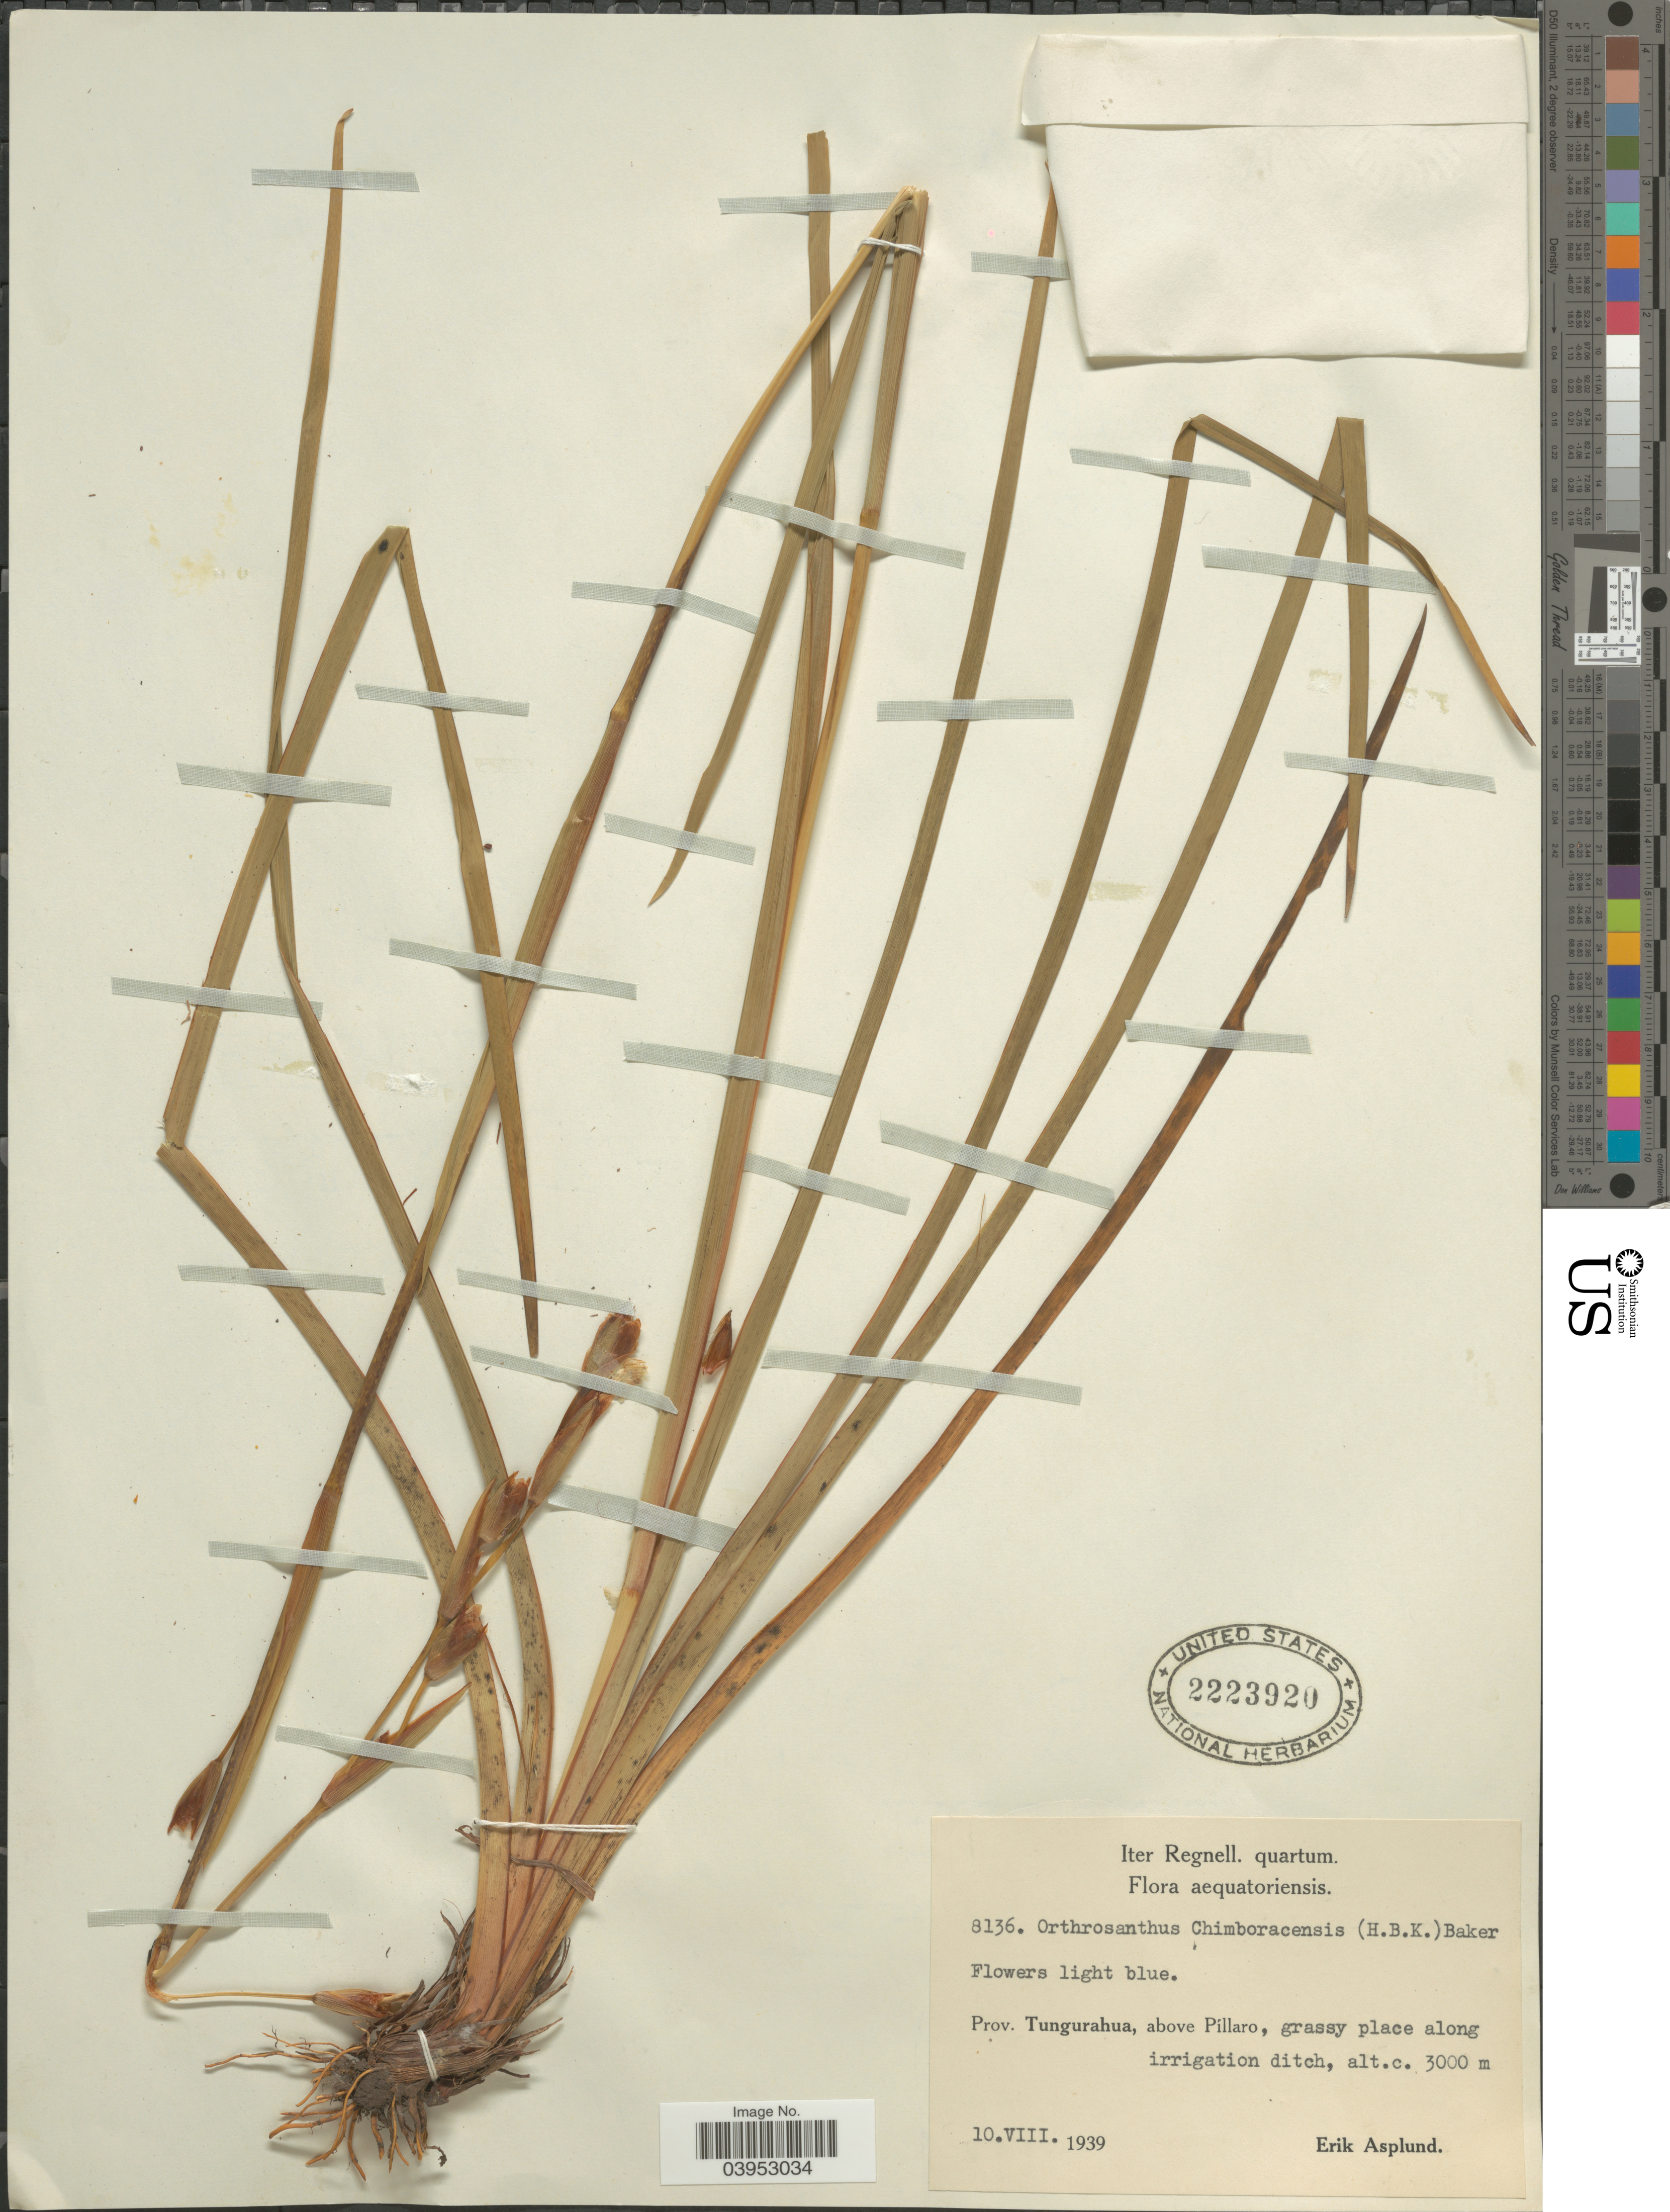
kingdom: Plantae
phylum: Tracheophyta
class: Liliopsida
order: Asparagales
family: Iridaceae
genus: Orthrosanthus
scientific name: Orthrosanthus chimboracensis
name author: (Kunth) Baker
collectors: E. Asplund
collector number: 8136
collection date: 1939-08-10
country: Ecuador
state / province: Tungurahua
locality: Above Píllaro, grassy place along irrigation ditch.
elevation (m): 3000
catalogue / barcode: US 2223920